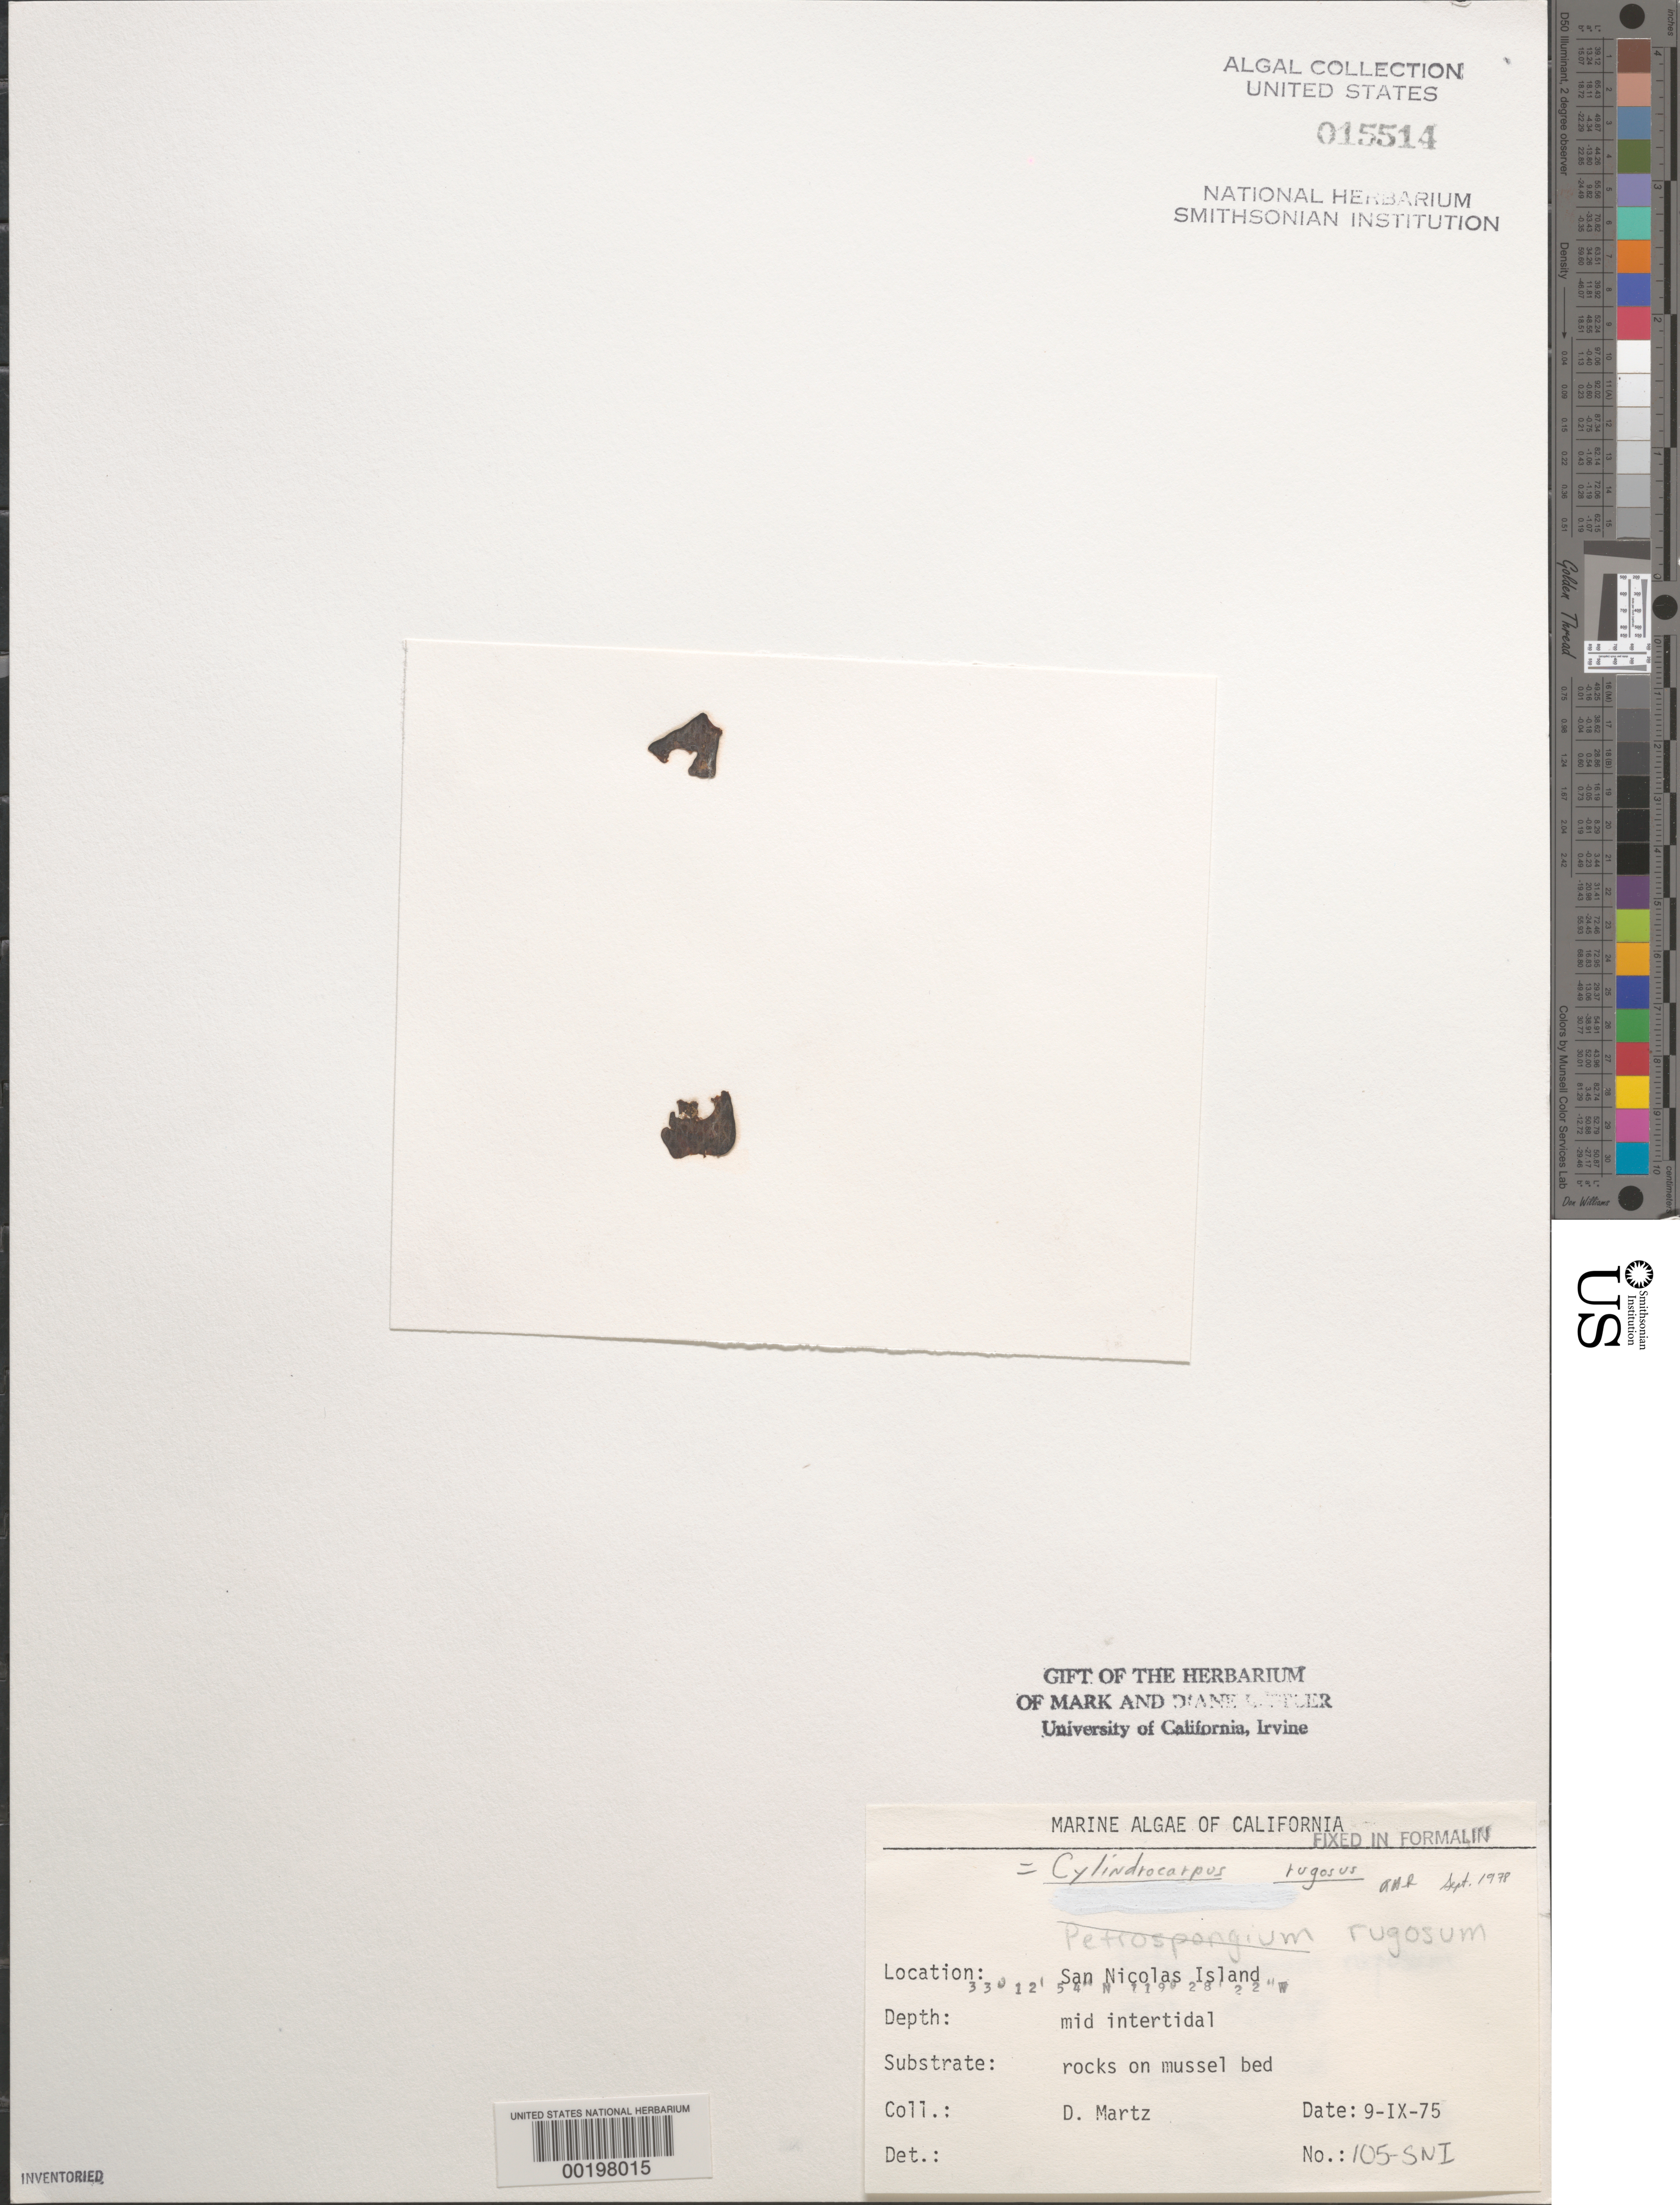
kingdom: Chromista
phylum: Ochrophyta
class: Phaeophyceae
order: Ectocarpales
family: Petrospongiaceae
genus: Petrospongium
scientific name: Petrospongium rugosum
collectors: D. Martz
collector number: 105-sni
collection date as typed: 09 Sep 1975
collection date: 1975-09-09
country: United States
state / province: California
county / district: Ventura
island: San Nicolas Island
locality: Dutch Harbor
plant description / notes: BLM-SOCALBIGHT Rocky Intertidal Survey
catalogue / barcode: US 15514